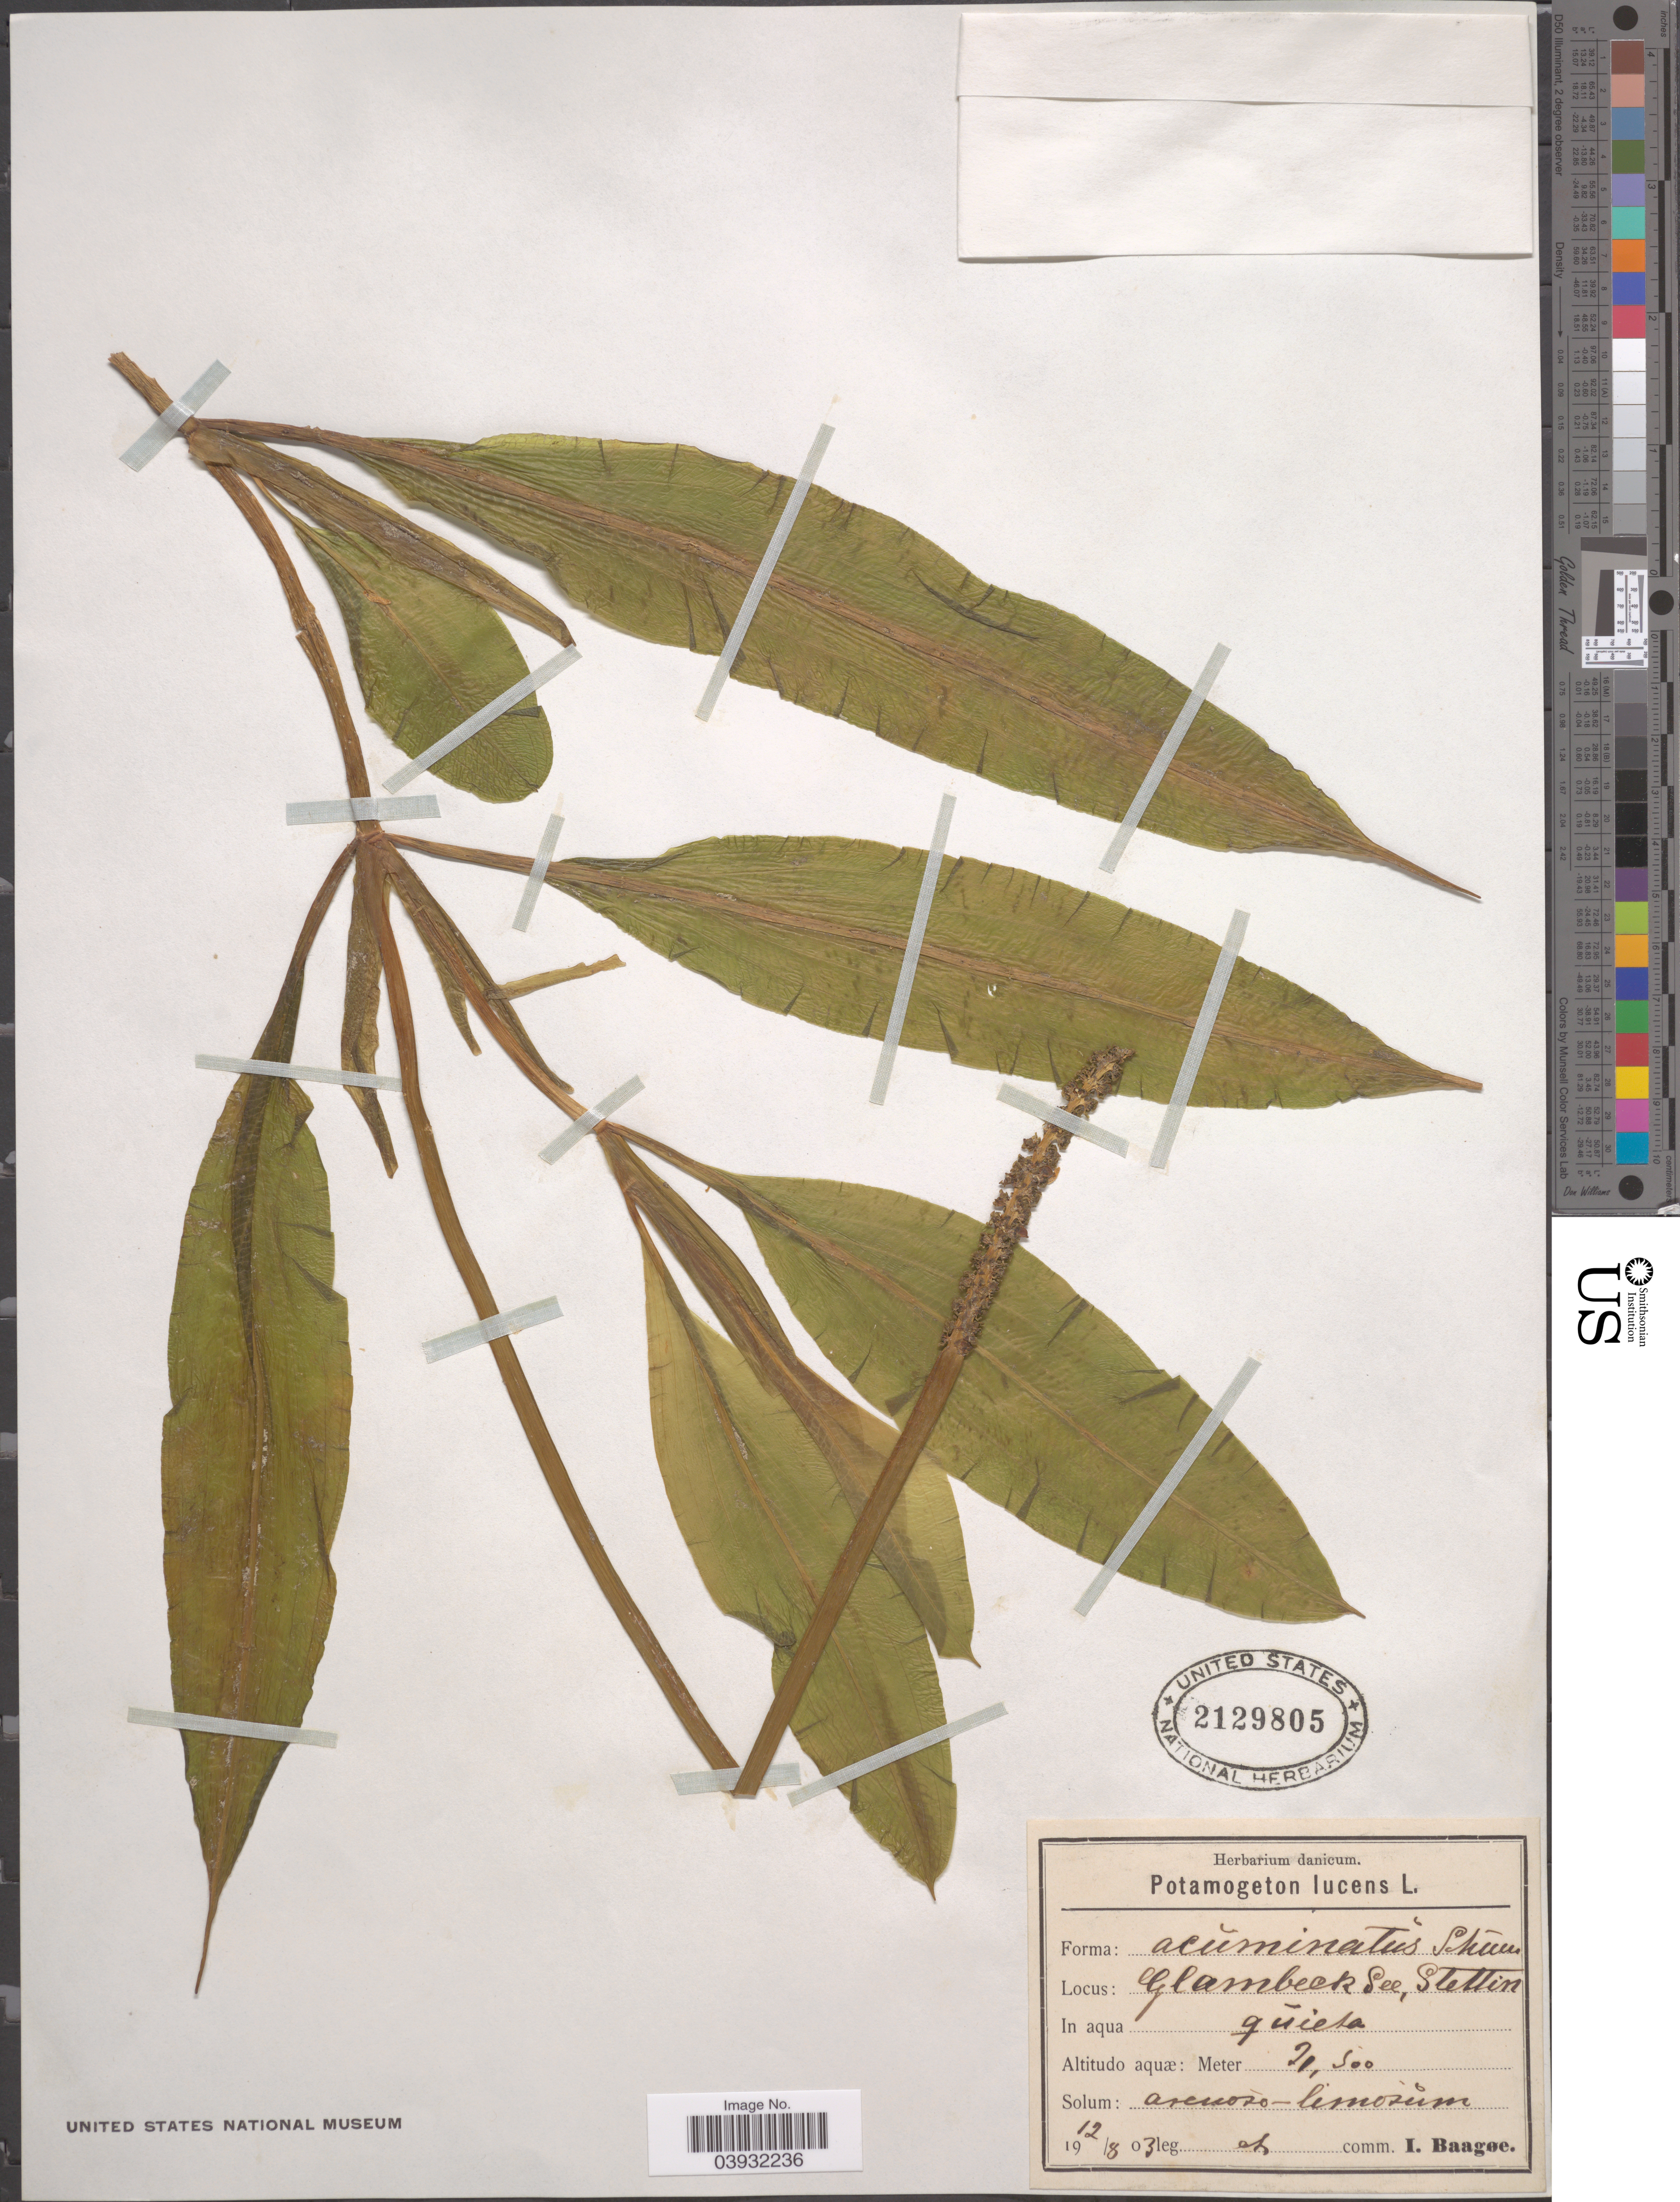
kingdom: Plantae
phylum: Tracheophyta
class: Liliopsida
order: Alismatales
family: Potamogetonaceae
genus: Potamogeton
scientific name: Potamogeton lucens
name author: L.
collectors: I. Baagøe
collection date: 1903-08-12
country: Poland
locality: Glambeck See, Stettin.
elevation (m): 4500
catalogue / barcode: US 2129805